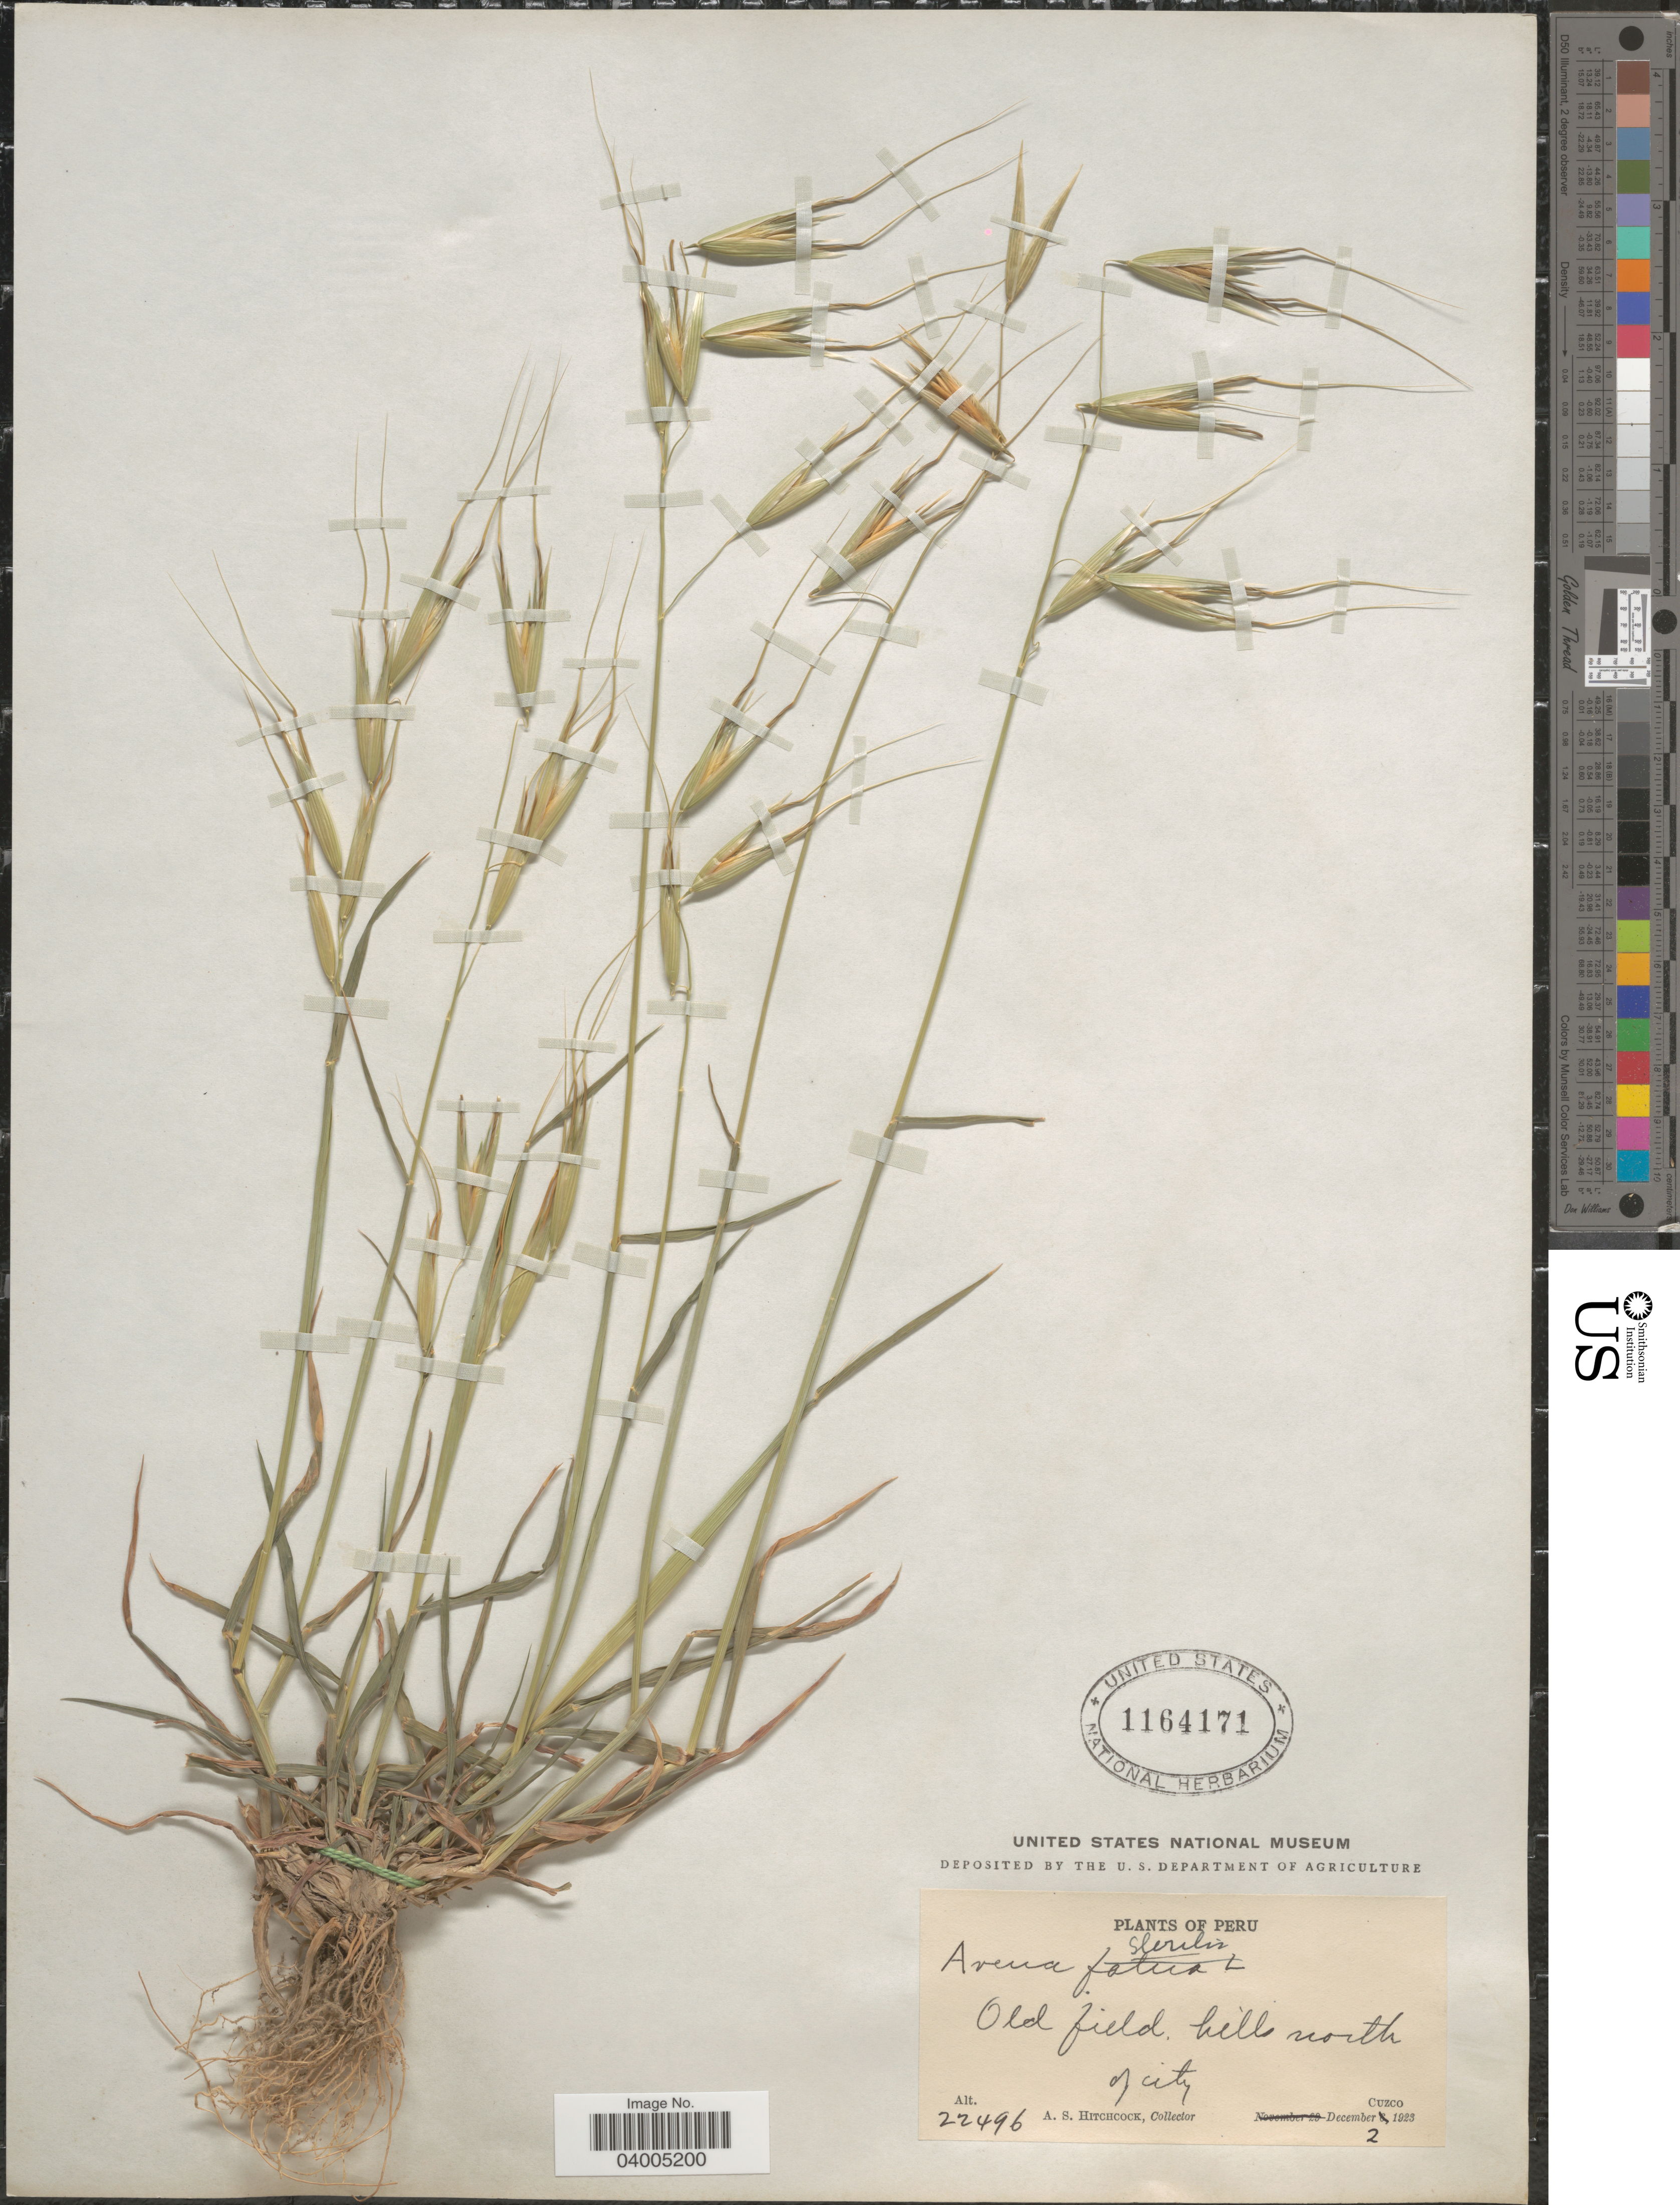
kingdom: Plantae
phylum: Tracheophyta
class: Liliopsida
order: Poales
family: Poaceae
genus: Avena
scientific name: Avena sterilis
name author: L.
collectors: A. S. Hitchcock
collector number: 22496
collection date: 1923-12-02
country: Peru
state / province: Cusco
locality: Old field, hills north of city. Cuzco.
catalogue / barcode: US 1164171